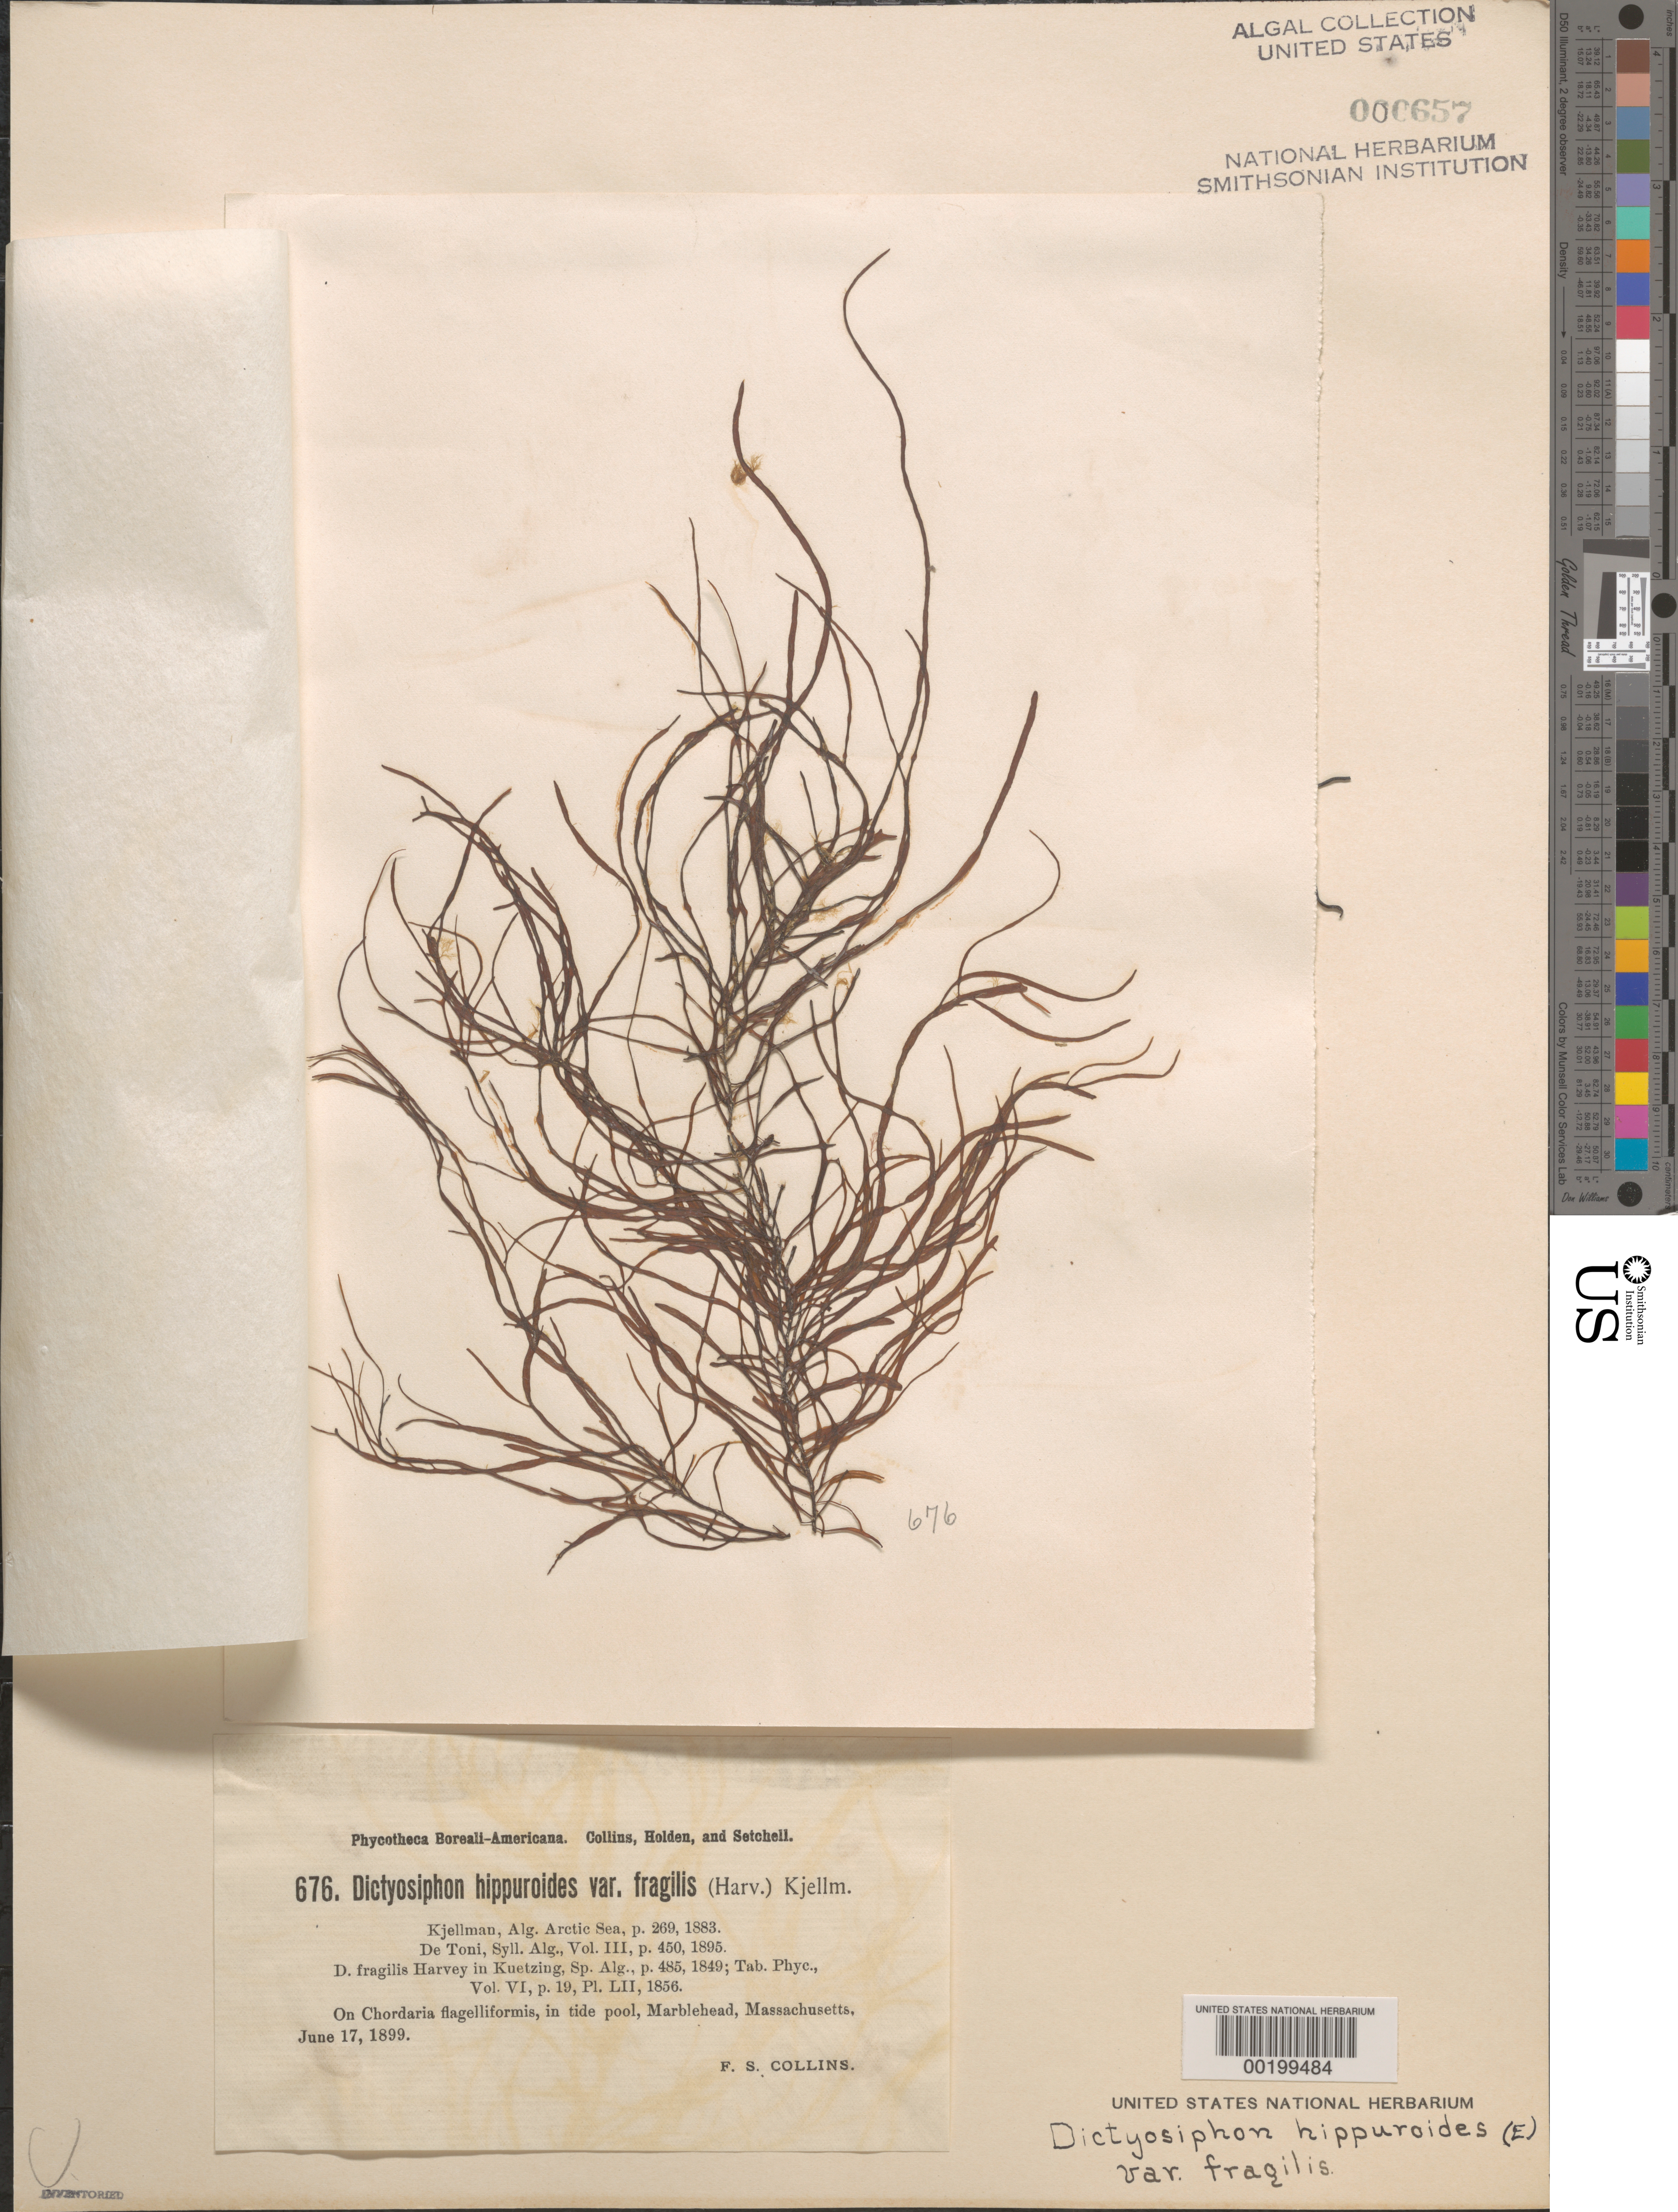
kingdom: Chromista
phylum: Ochrophyta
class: Phaeophyceae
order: Dictyosiphonales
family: Dictyosiphonaceae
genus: Dictyosiphon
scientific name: Dictyosiphon foeniculaceus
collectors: F. Collins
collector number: PB-A 676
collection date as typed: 17 Jun 1899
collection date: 1899-06-17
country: United States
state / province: Massachusetts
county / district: Essex County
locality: Marblehead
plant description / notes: Collins, Holden & Setchell, Phycotheca Boreali-Americana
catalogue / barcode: US 657